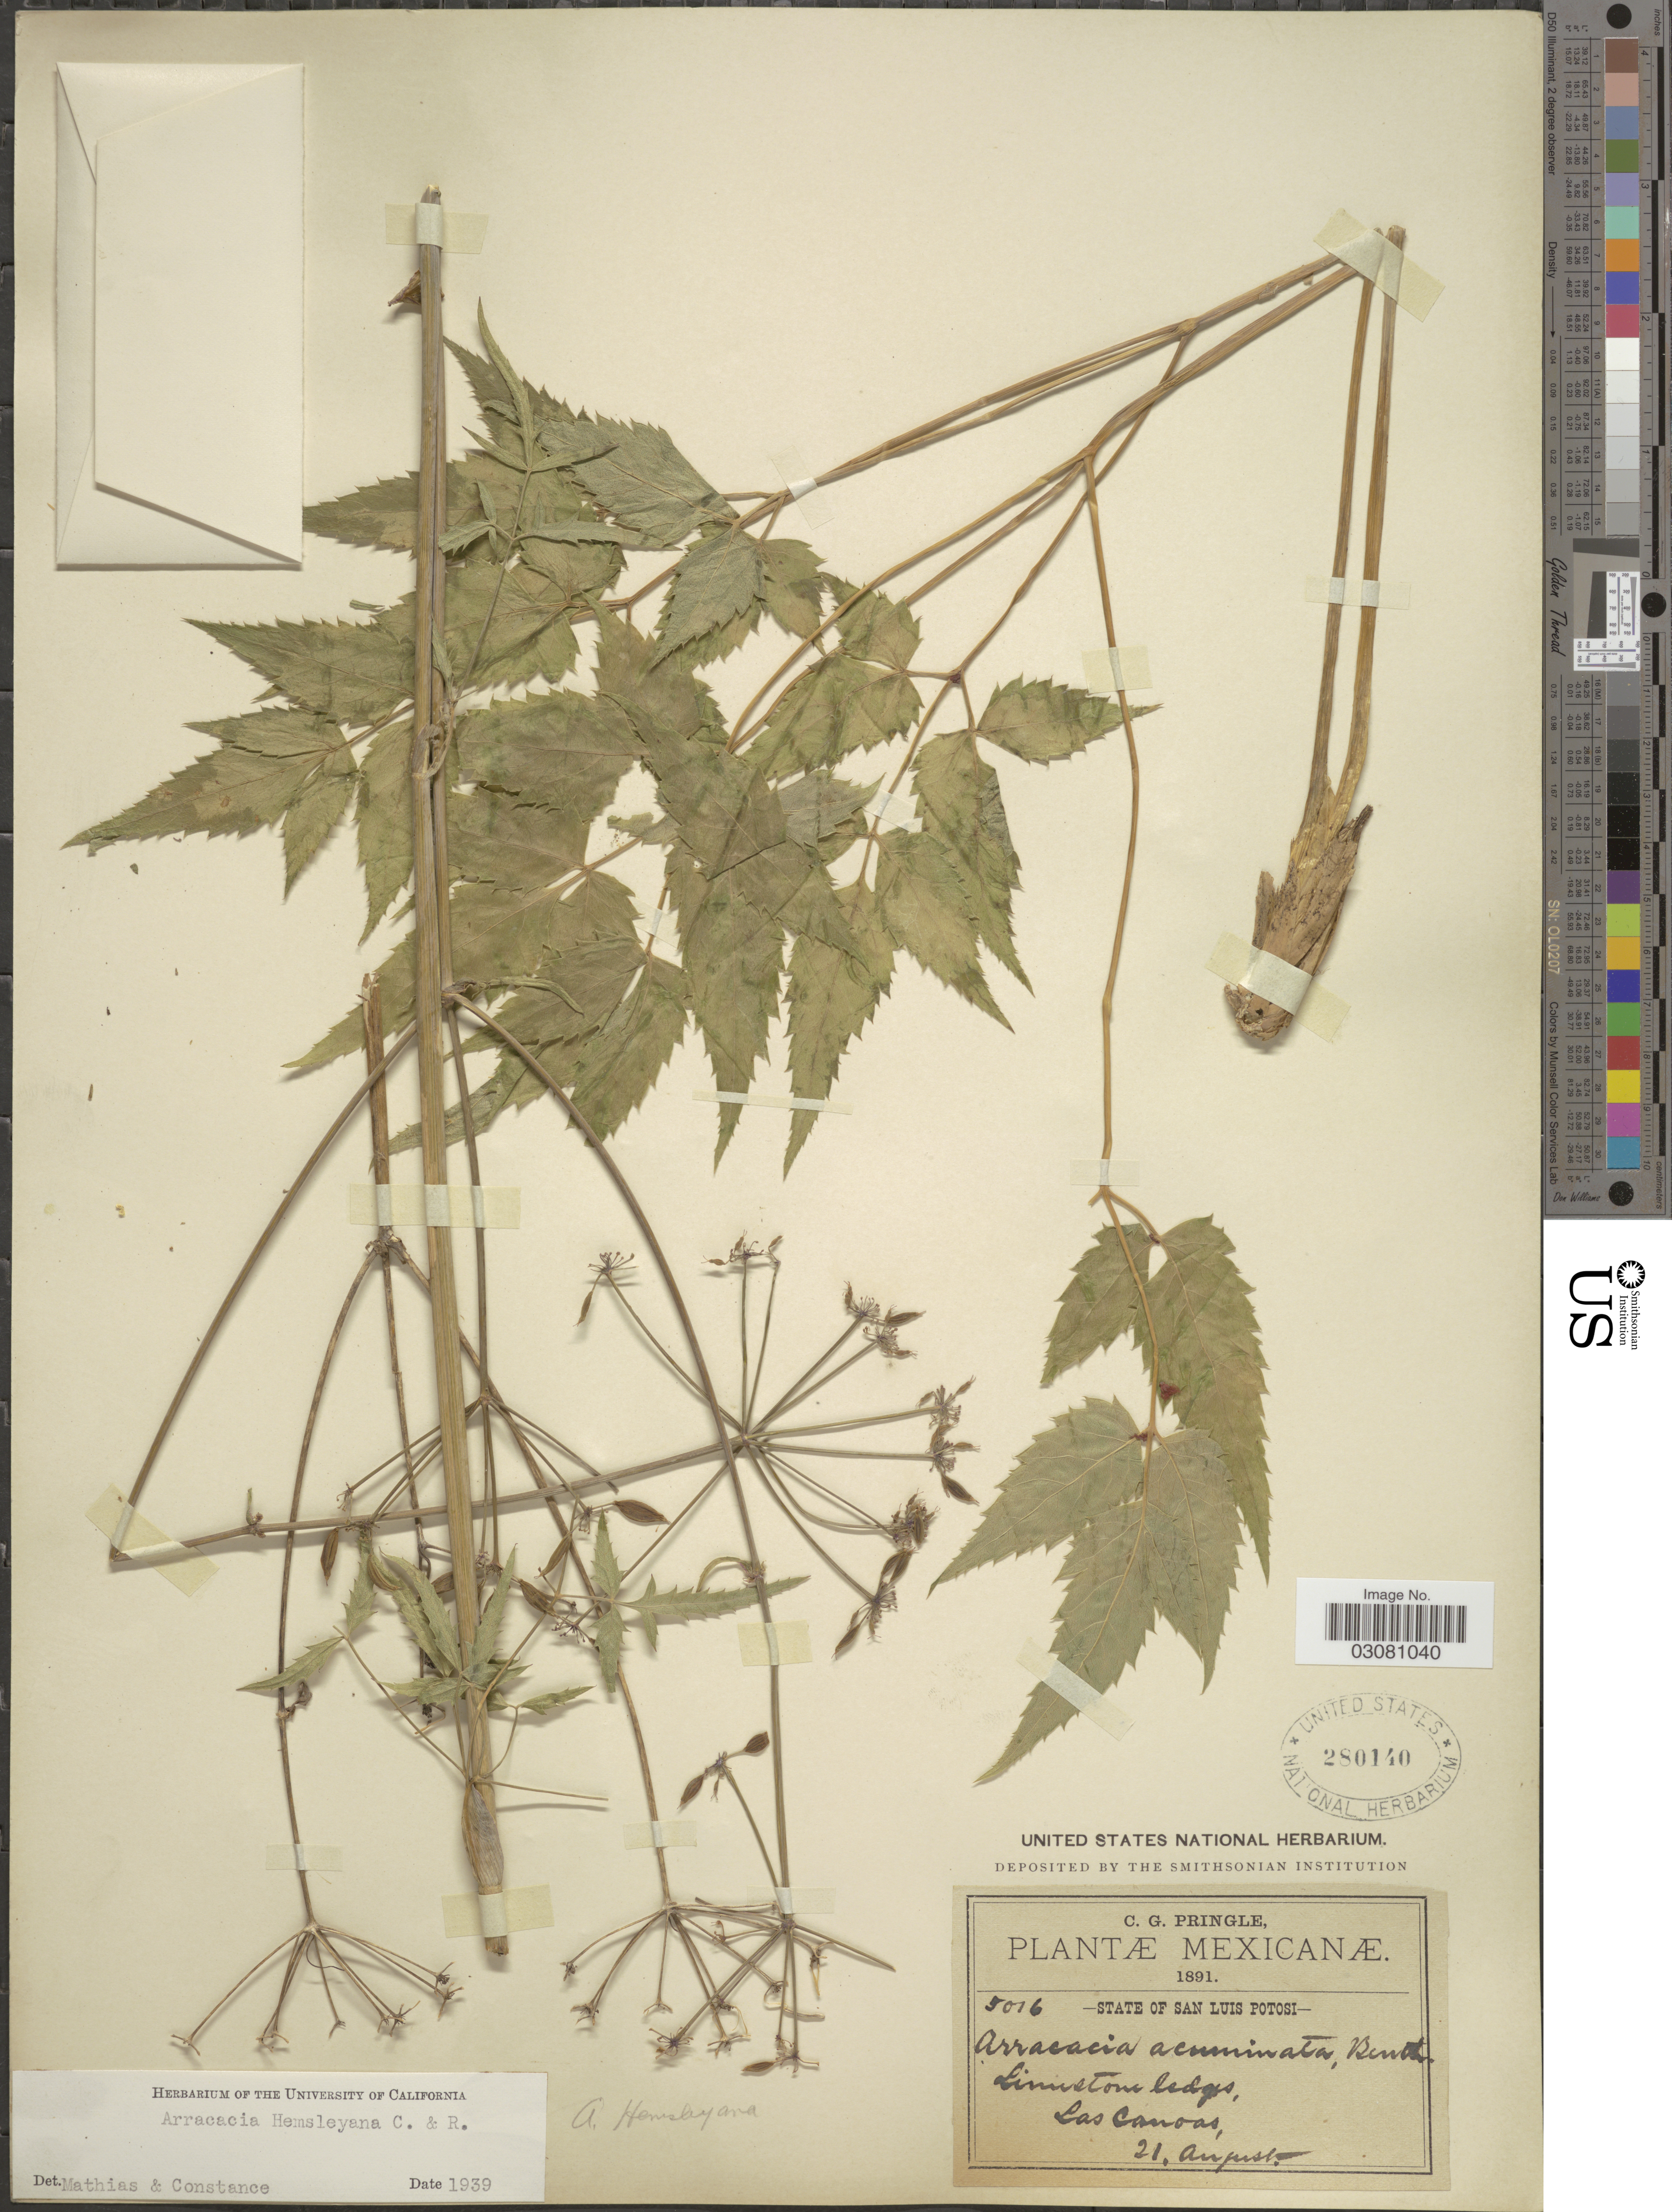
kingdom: Plantae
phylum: Tracheophyta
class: Magnoliopsida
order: Apiales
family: Apiaceae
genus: Arracacia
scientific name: Arracacia hemsleyana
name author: J.M. Coult. & Rose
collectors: C. G. Pringle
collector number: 3016*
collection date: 1891-08-21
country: Mexico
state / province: San Luis Potosí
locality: Las Canoas.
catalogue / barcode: US 280140